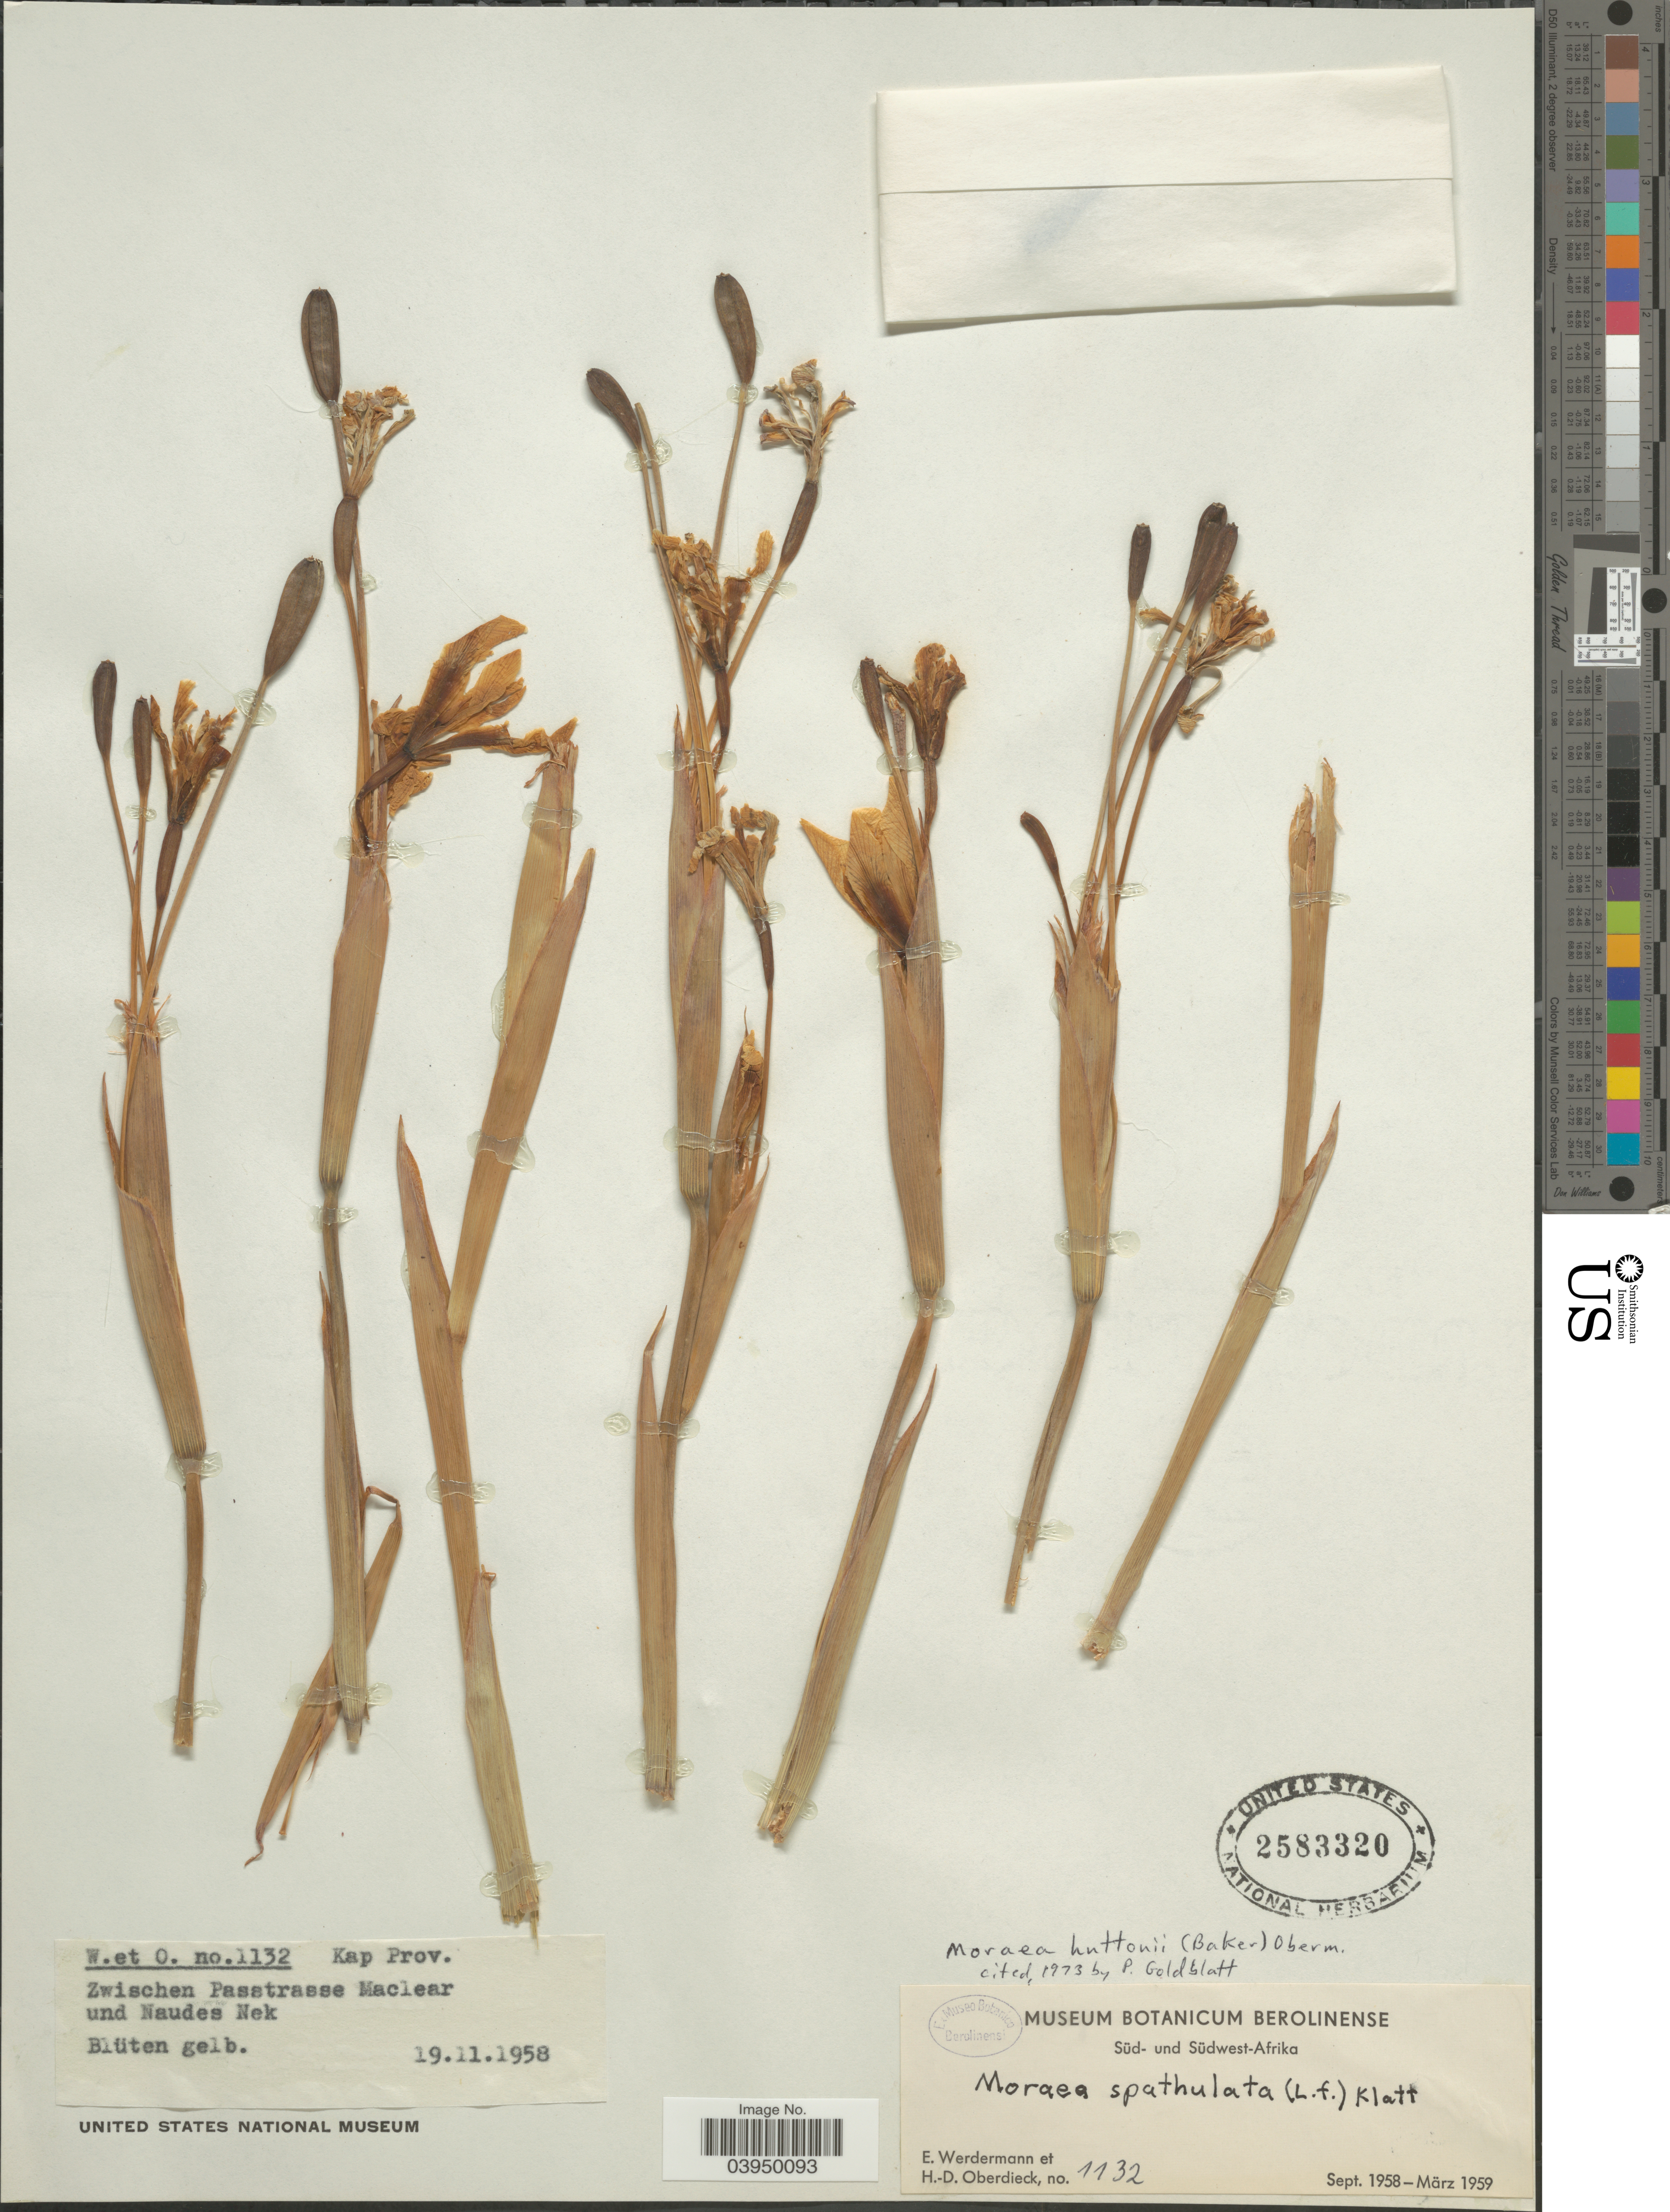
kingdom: Plantae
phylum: Tracheophyta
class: Liliopsida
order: Asparagales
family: Iridaceae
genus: Moraea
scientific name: Moraea huttonii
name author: (Baker) Oberm.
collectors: E. Werdermann & H. Oberdieck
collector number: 1132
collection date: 1958-11-19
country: South Africa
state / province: Eastern Cape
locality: Kap Prov. Zwischen Passtrasse Maclear und Naudes Nek. Blüten gelb.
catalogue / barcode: US 2583320